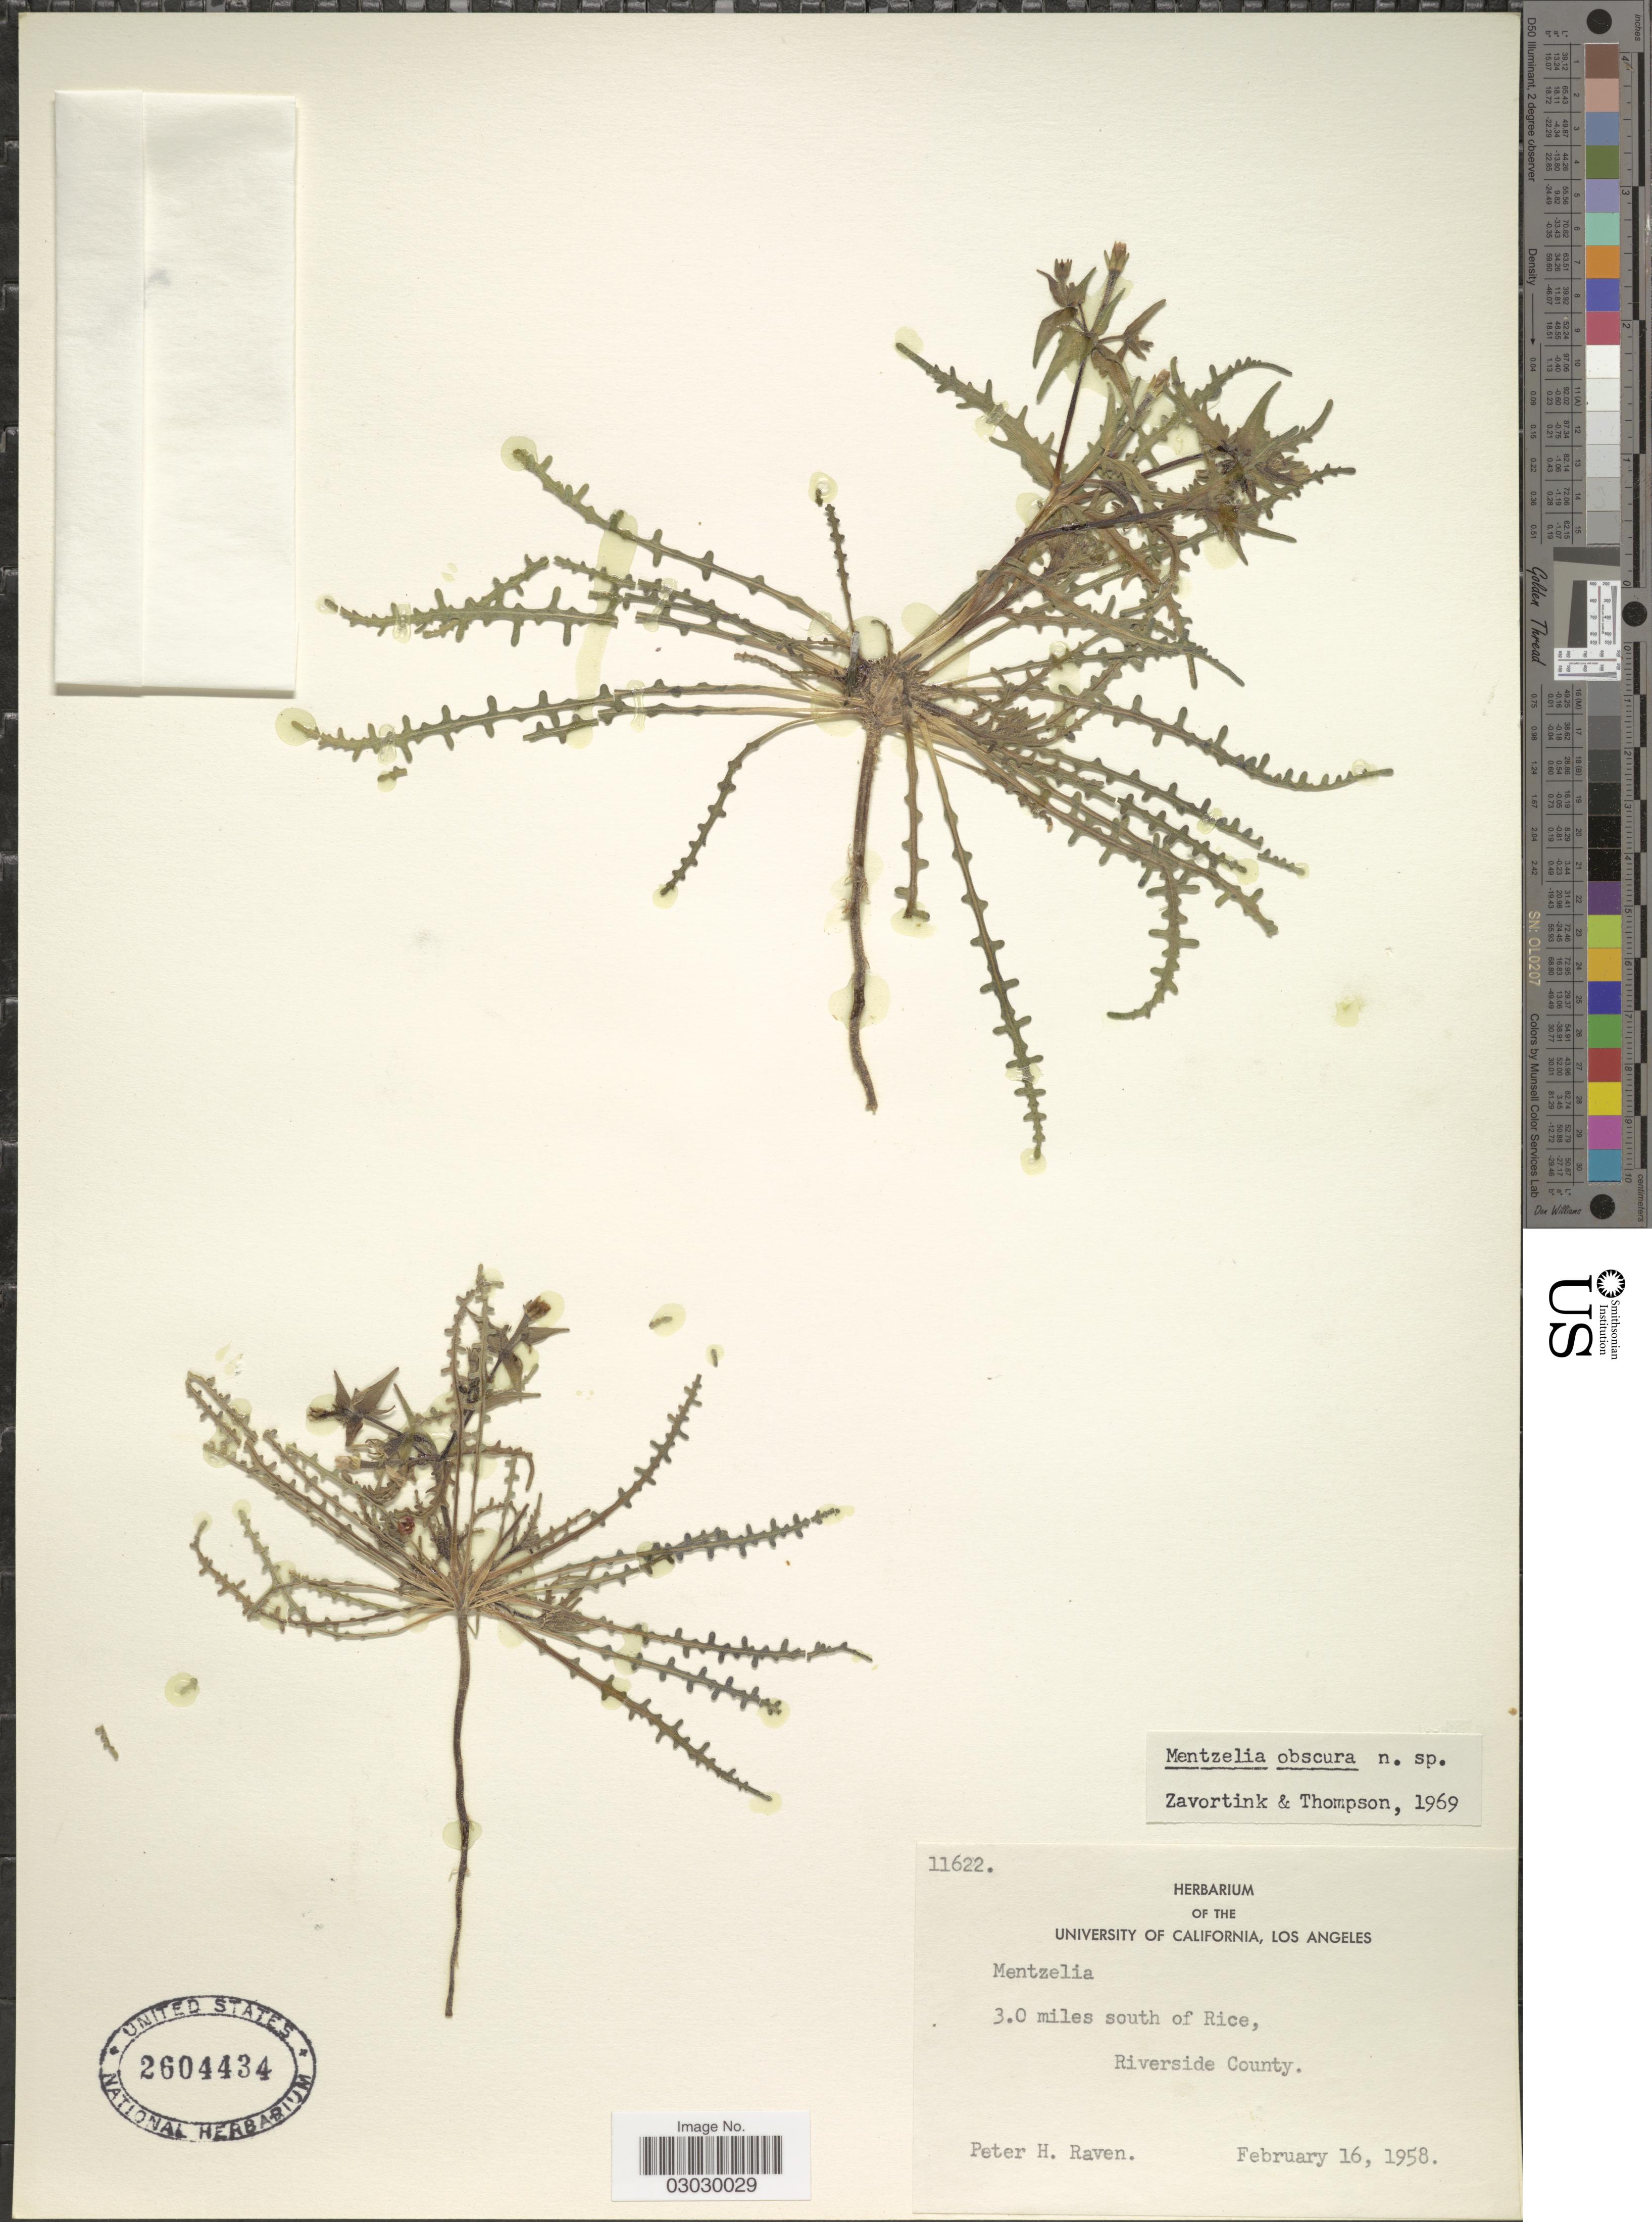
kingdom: Plantae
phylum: Tracheophyta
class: Magnoliopsida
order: Cornales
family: Loasaceae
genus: Mentzelia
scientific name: Mentzelia obscura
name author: H.J. Thomps. & J.E. Roberts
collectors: P. Raven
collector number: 11622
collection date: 1958-02-16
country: United States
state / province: California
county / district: Riverside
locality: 3.0 miles south of Rice, Riverside County.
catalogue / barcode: US 2604434